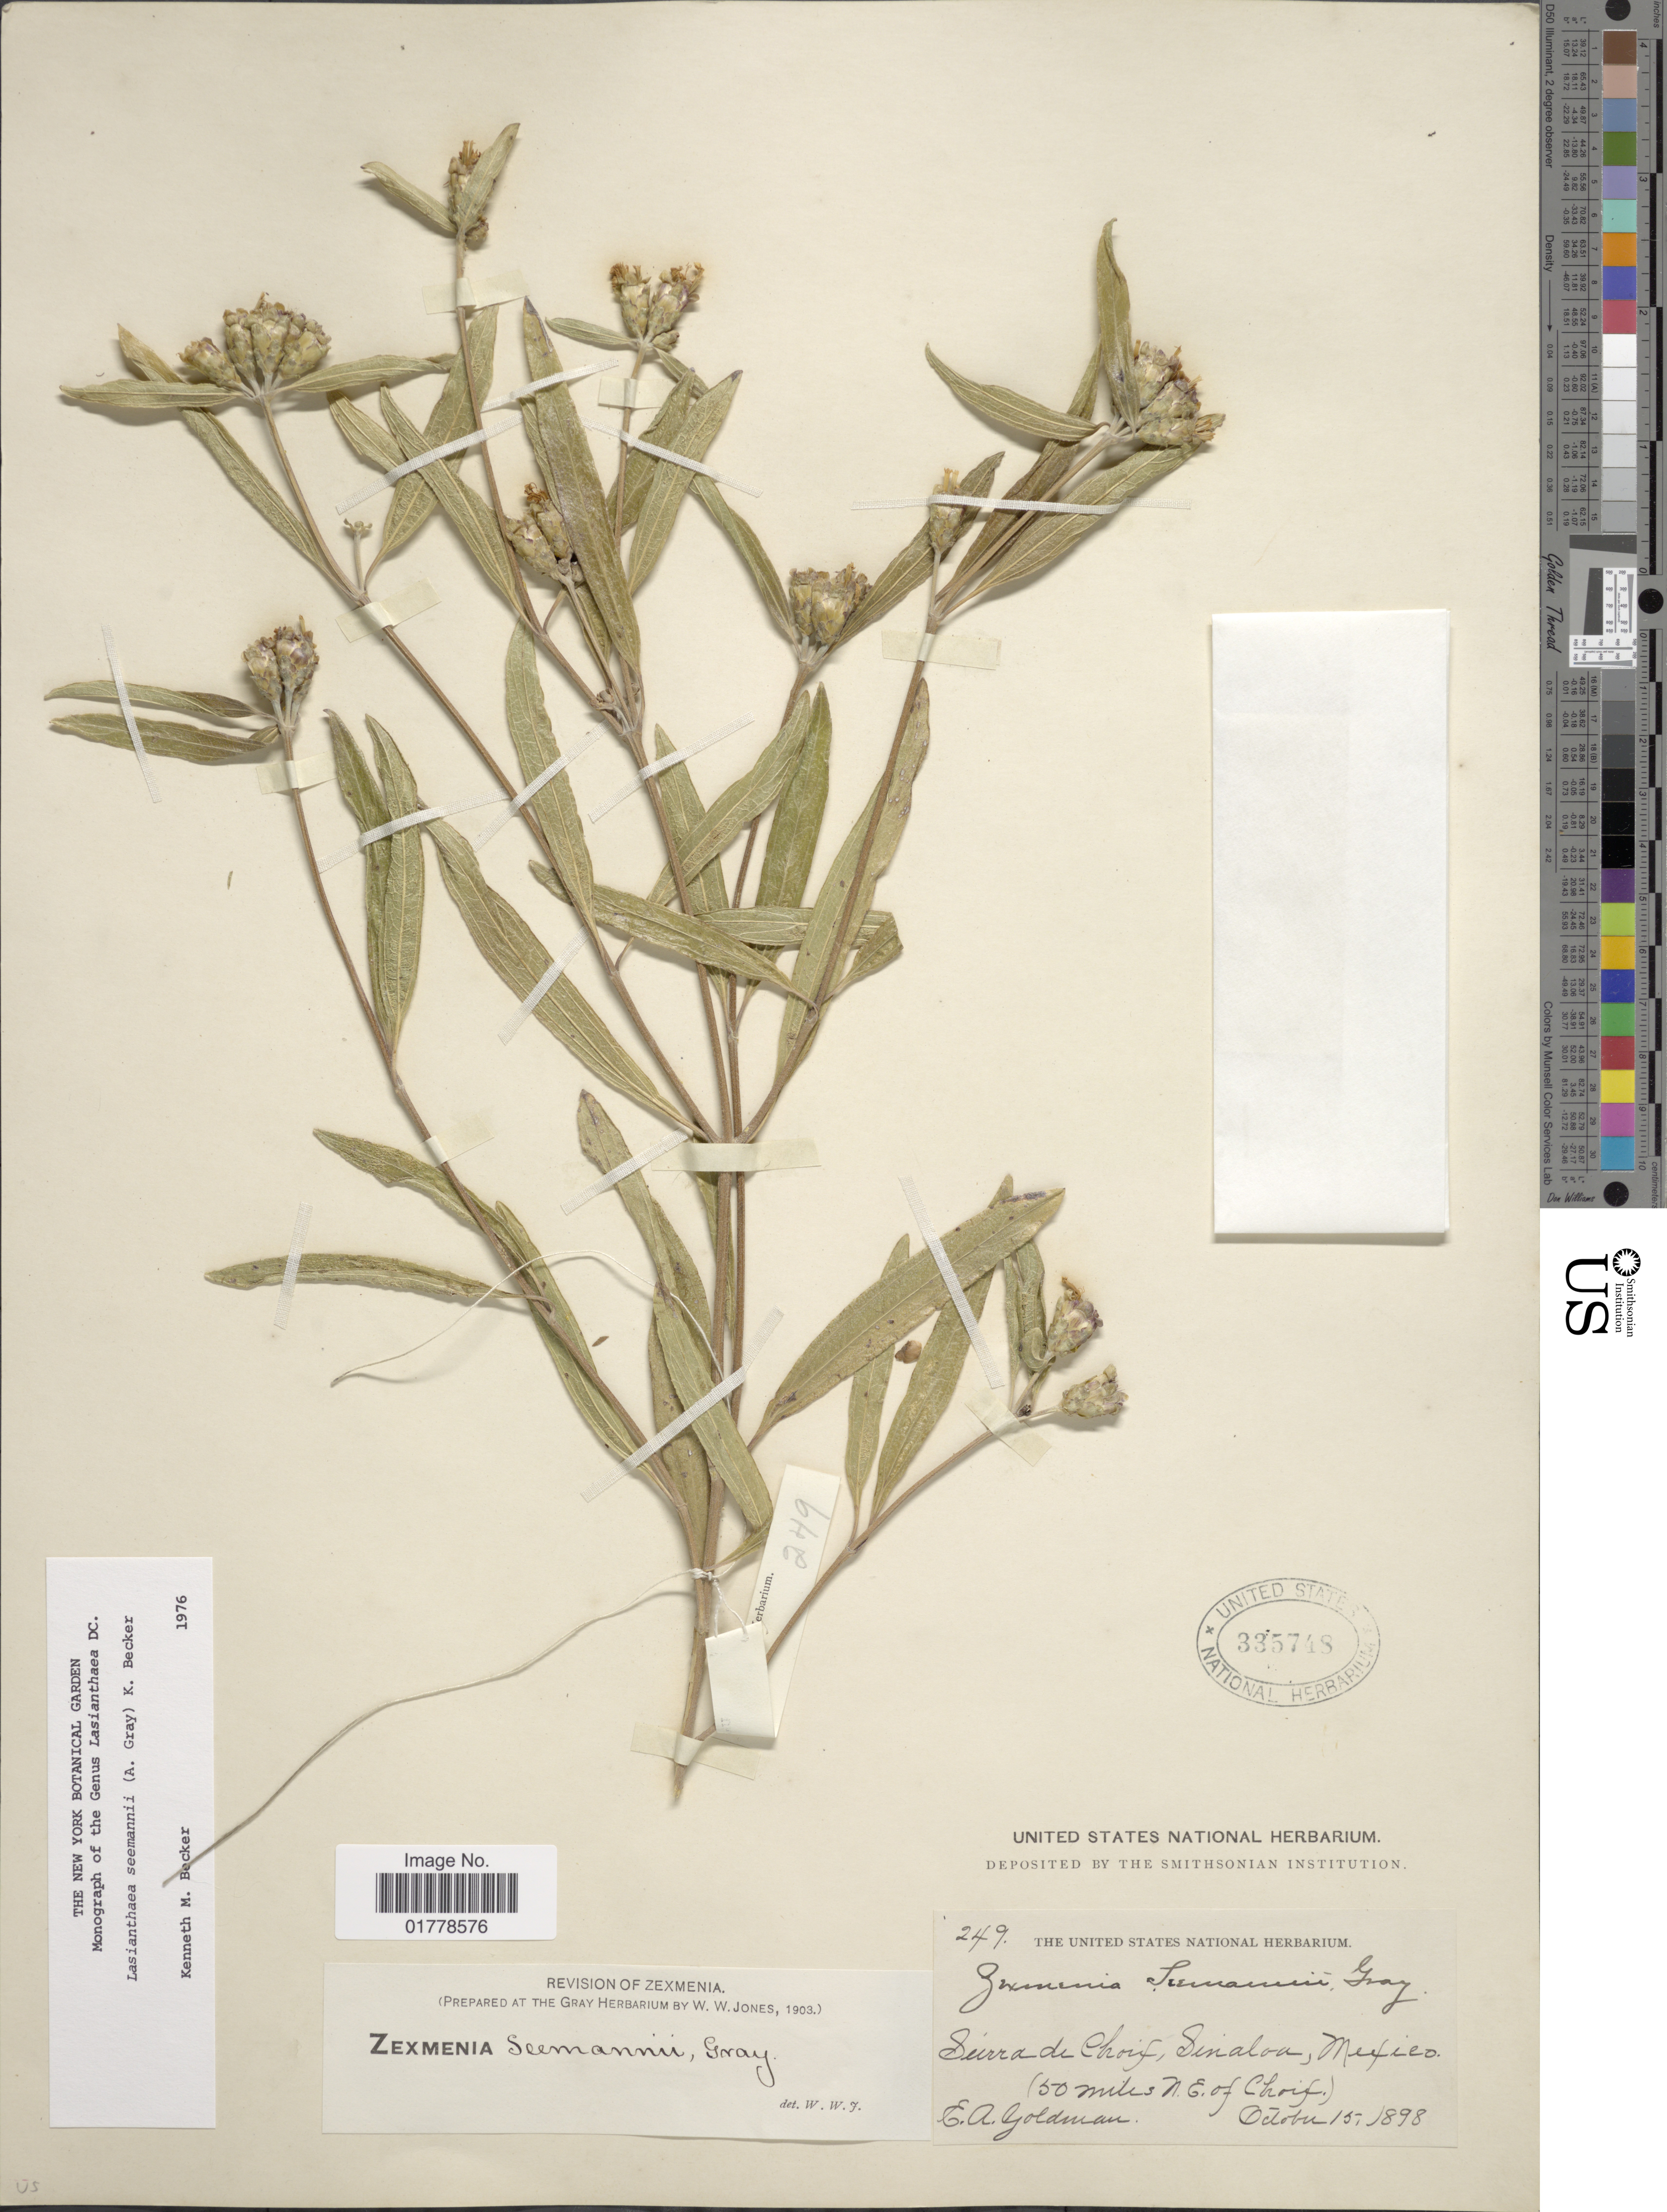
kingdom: Plantae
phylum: Tracheophyta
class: Magnoliopsida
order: Asterales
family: Asteraceae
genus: Lasianthaea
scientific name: Lasianthaea seemannii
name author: (A. Gray) K.M. Becker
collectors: E. A. Goldman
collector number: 249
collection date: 1898-10-15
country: Mexico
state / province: Sinaloa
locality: Sierra de Coix, Sinaloa, Mexico (50 miles N.E. of Choix)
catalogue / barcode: US 335748